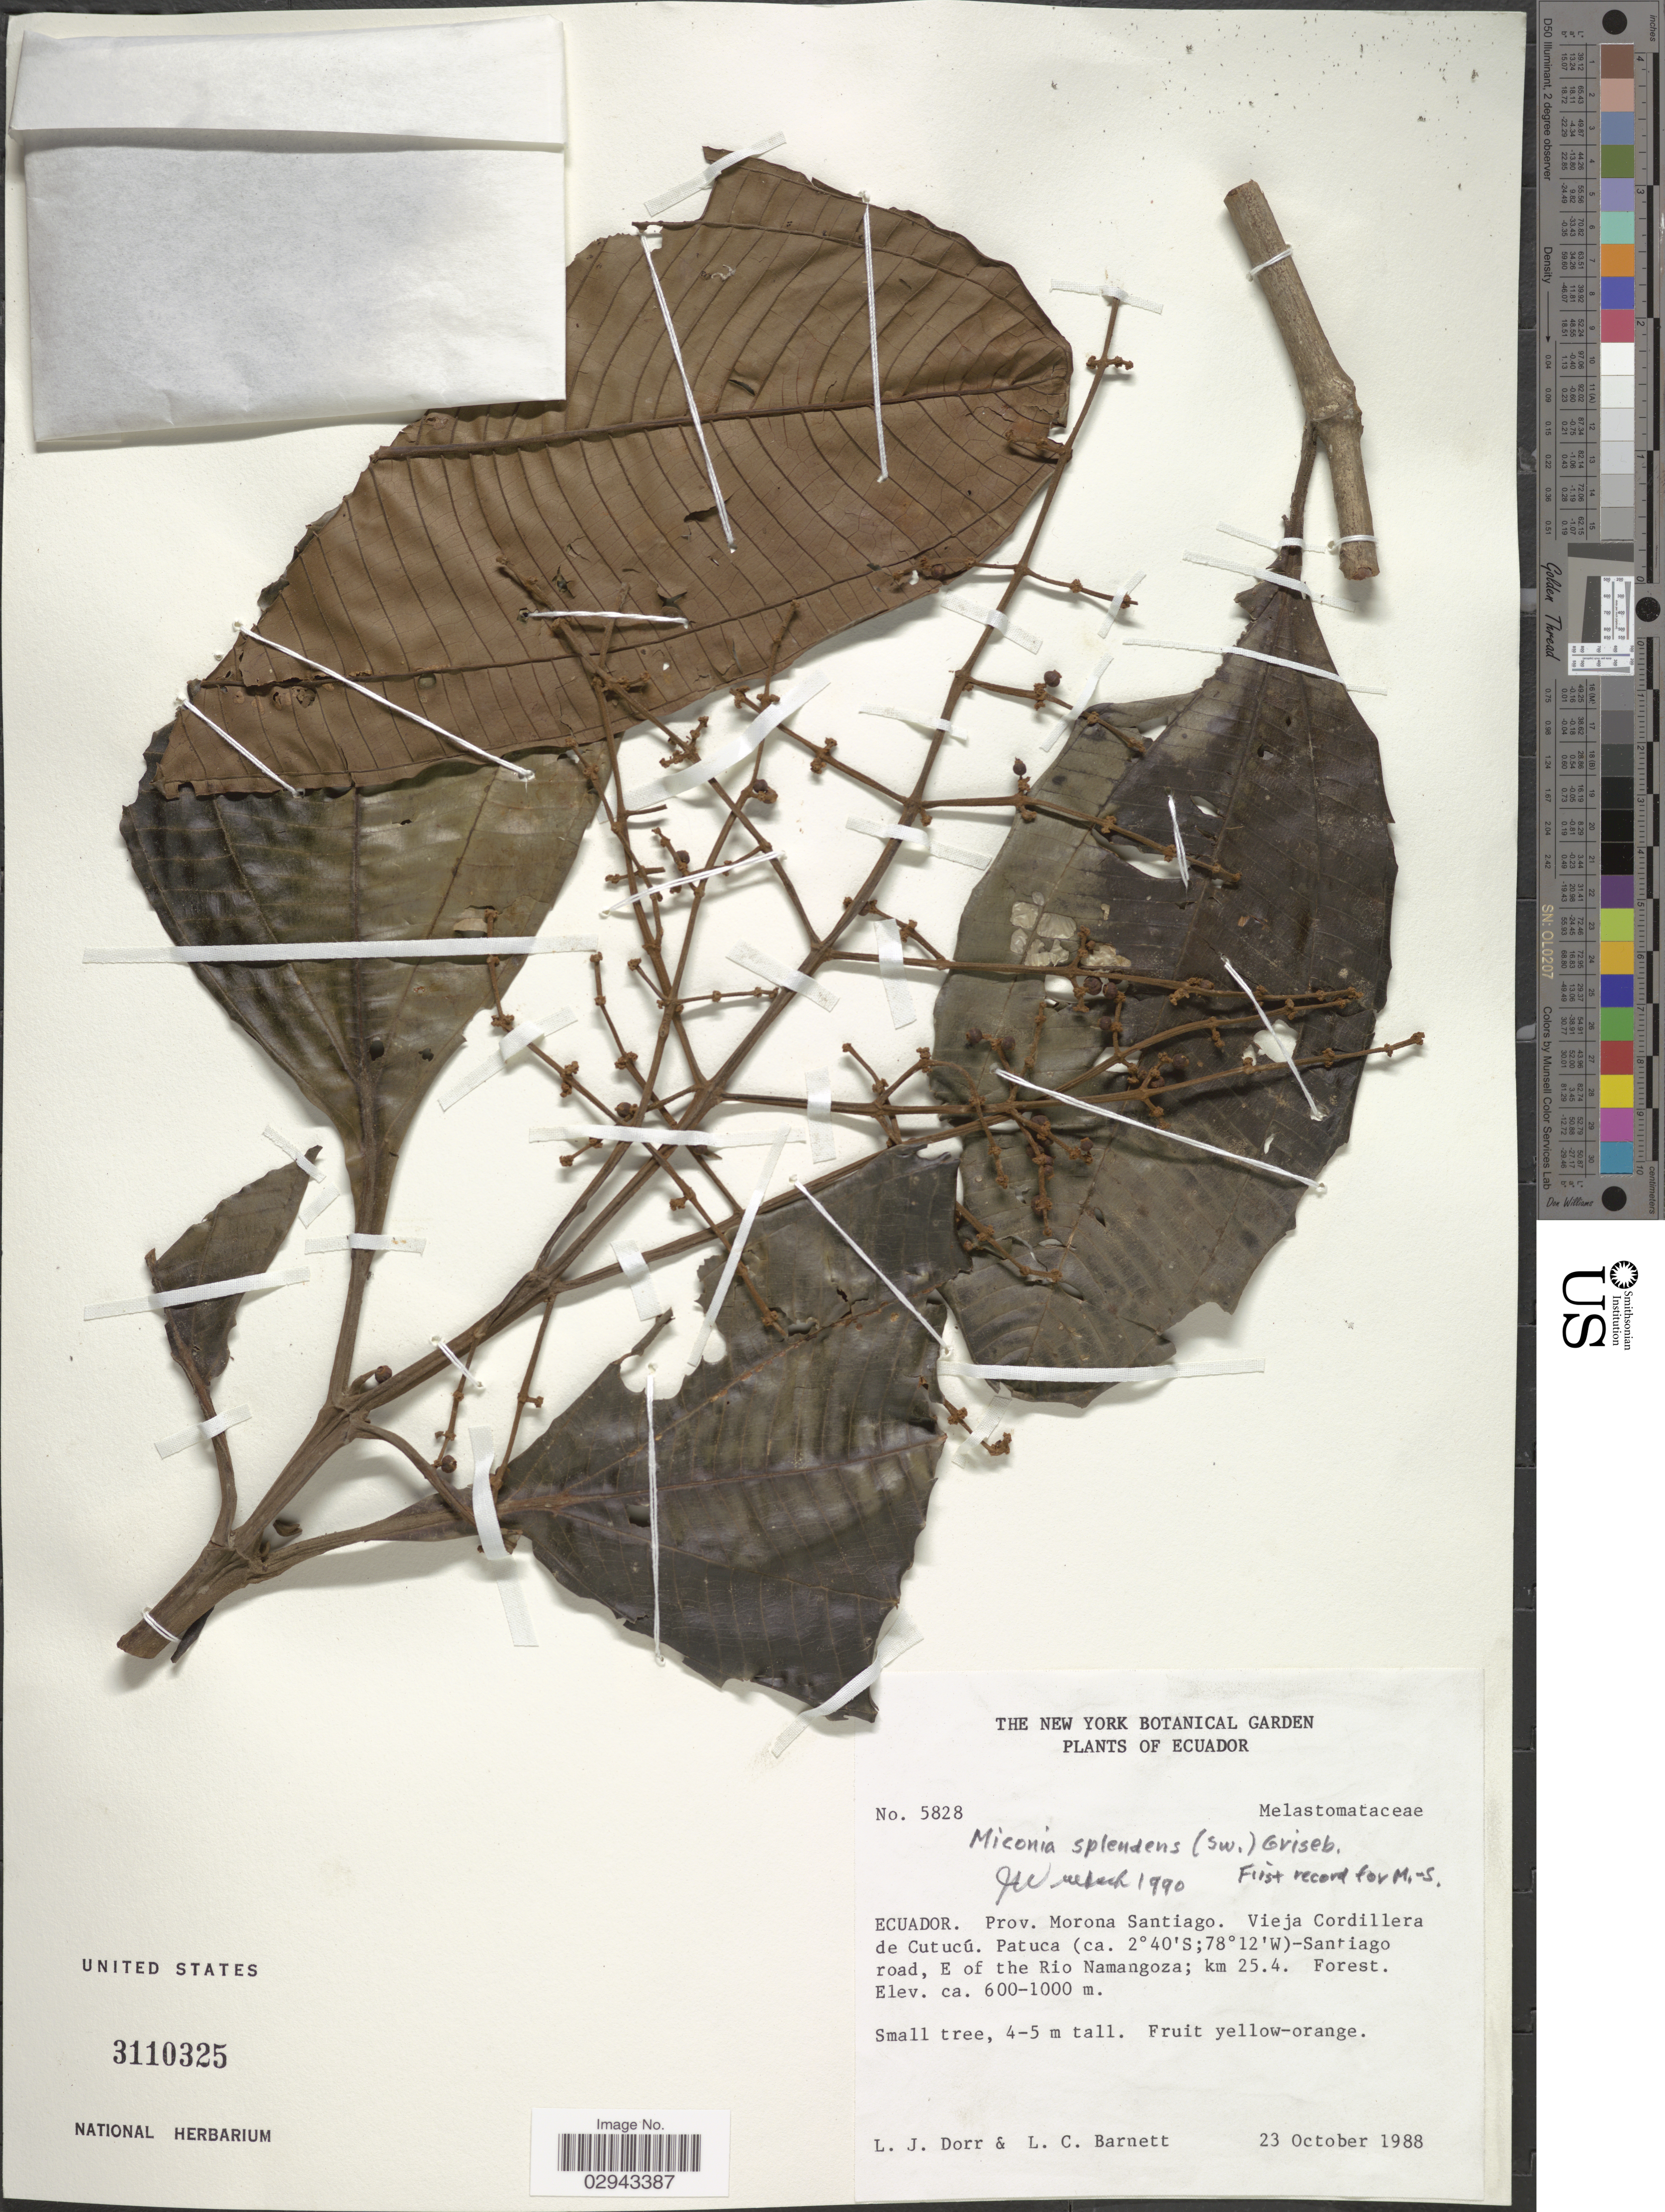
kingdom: Plantae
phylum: Tracheophyta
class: Magnoliopsida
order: Myrtales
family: Melastomataceae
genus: Miconia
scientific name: Miconia splendens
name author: (Sw.) Griseb.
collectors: L. J. Dorr & L. C. Barnett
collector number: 5828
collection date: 1988-10-23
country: Ecuador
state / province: Morona-Santiago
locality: Vieja Cordillera de Cutucú. Patuca -Santiago road, E of the Rio Namangoza; km 25.4.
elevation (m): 600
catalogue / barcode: US 3110325